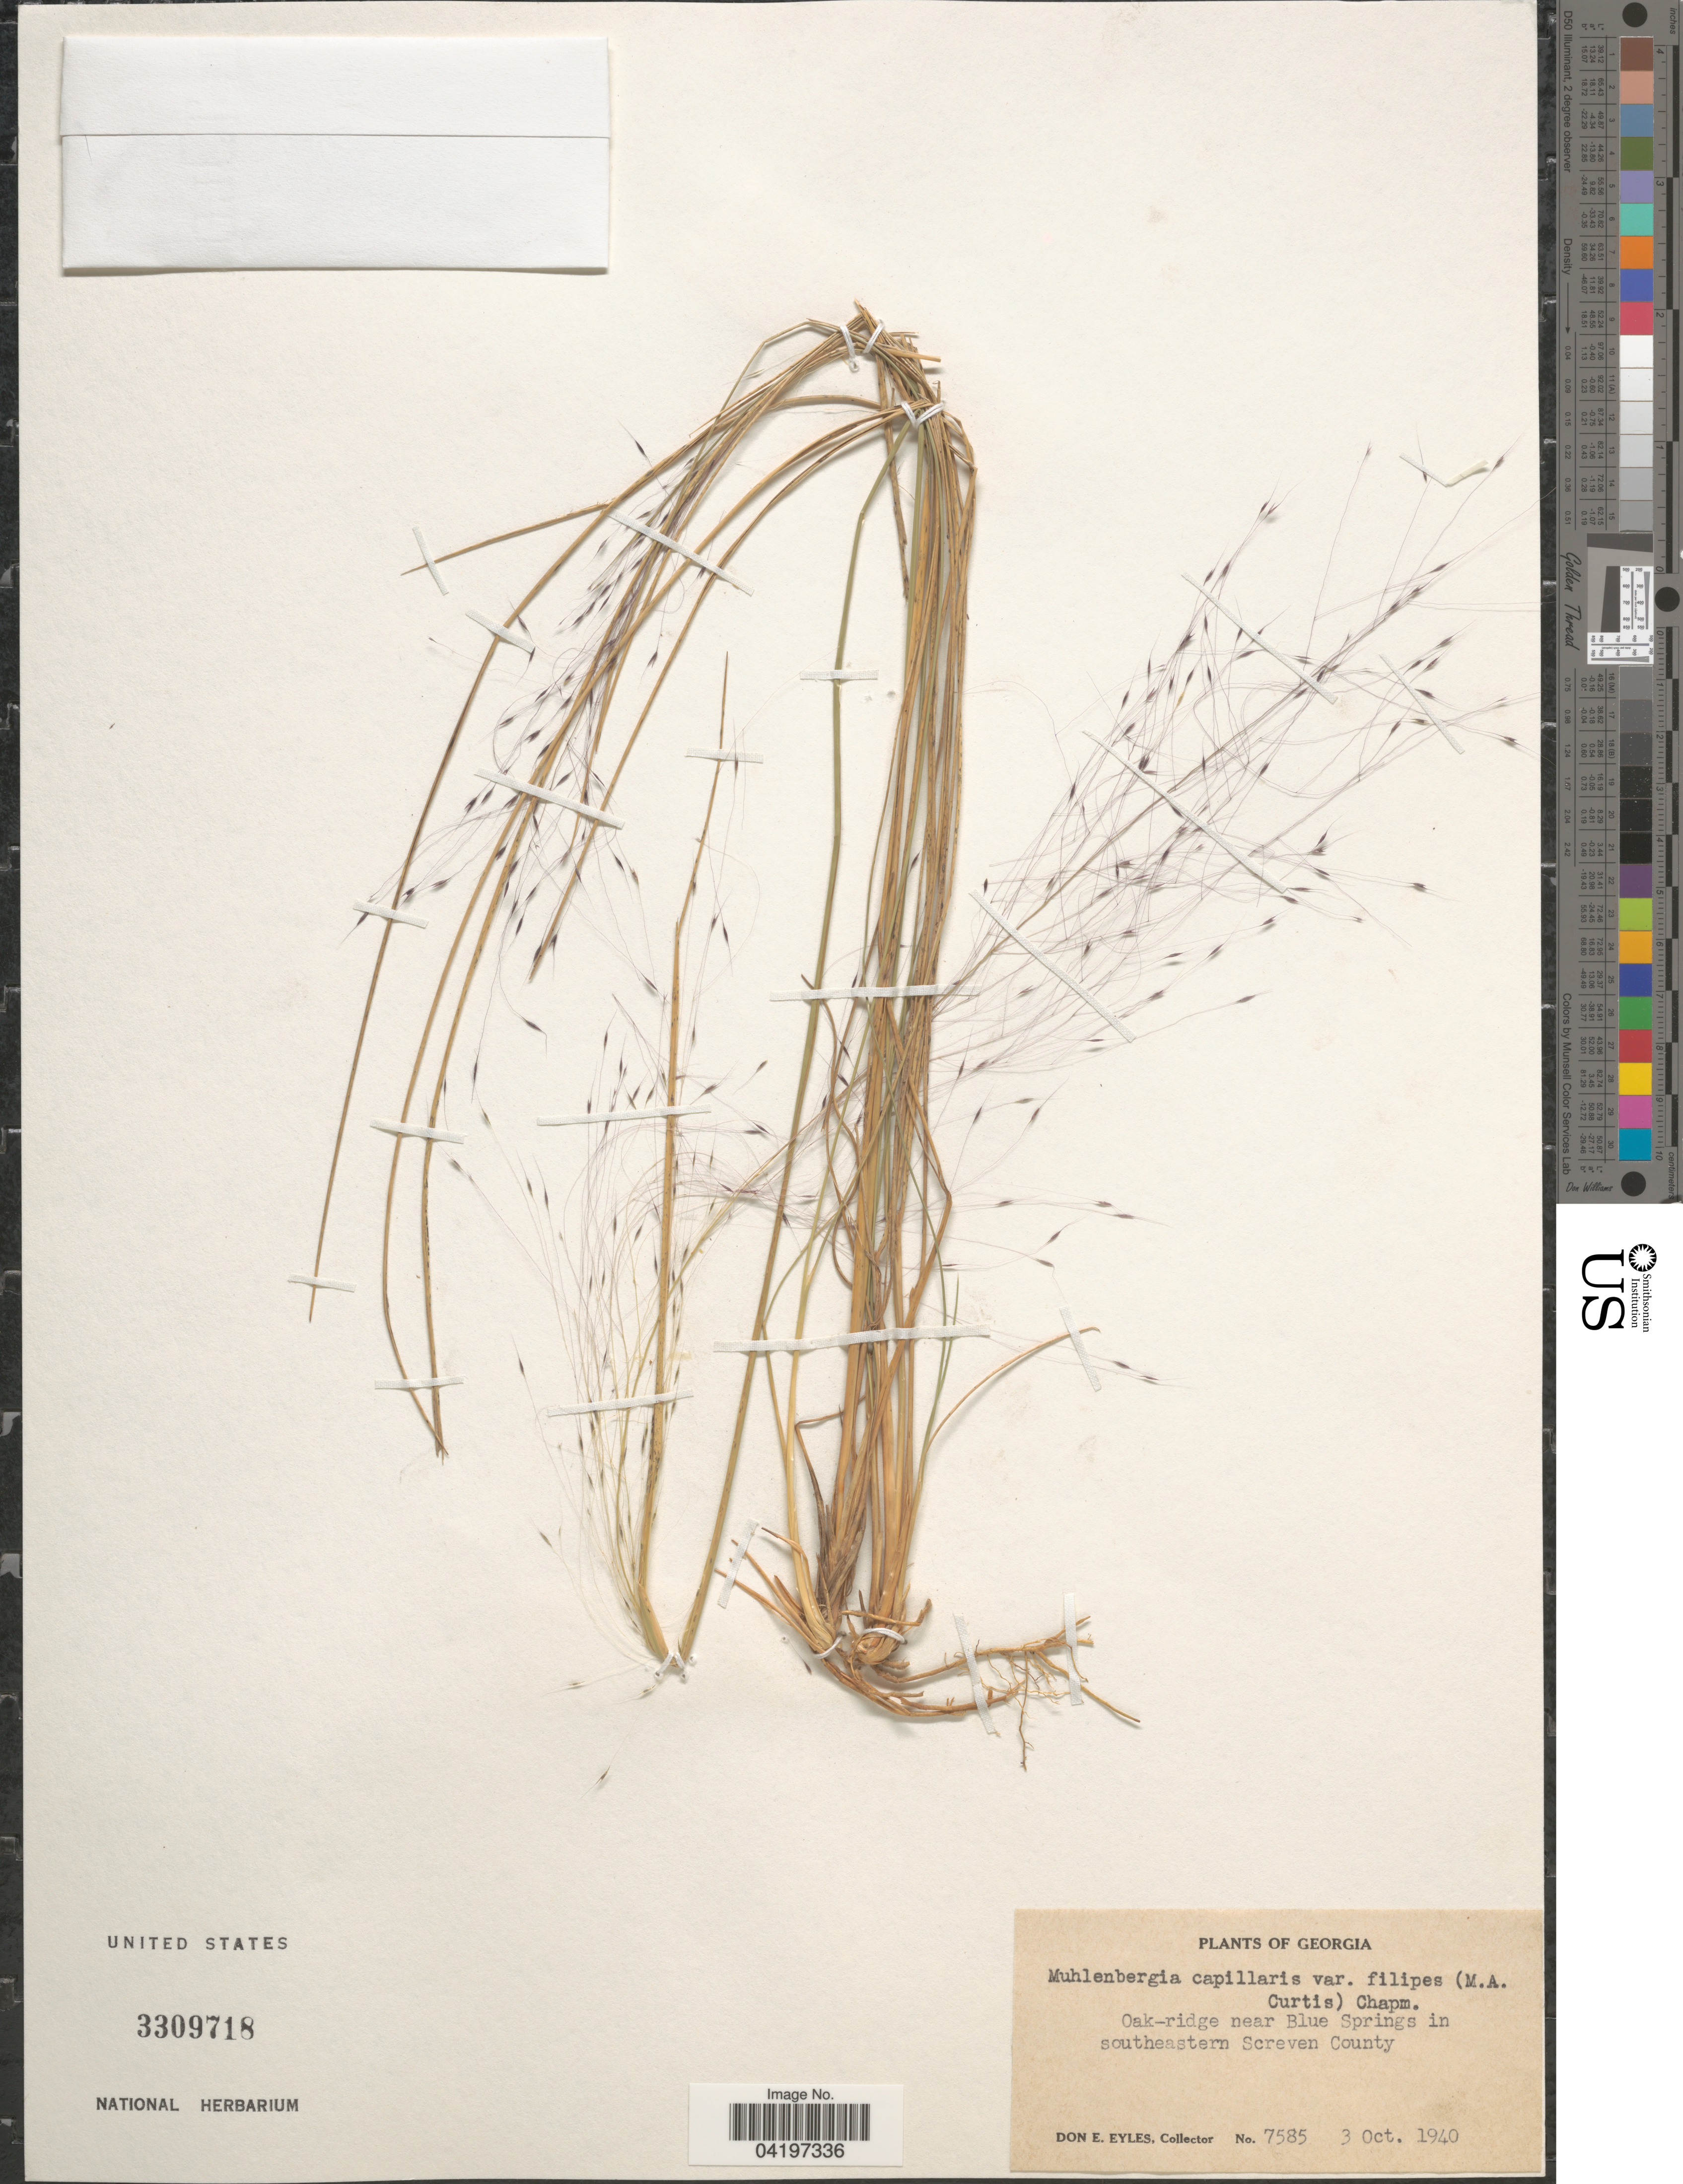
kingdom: Plantae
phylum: Tracheophyta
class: Liliopsida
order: Poales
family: Poaceae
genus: Muhlenbergia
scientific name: Muhlenbergia sericea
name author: (Michx.) P.M. Peterson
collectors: D. Eyles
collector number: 7585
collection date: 1940-10-03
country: United States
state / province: Georgia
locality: Oak-ridge near Blue Springs in southeastern Screven County.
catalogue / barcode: US 3309718